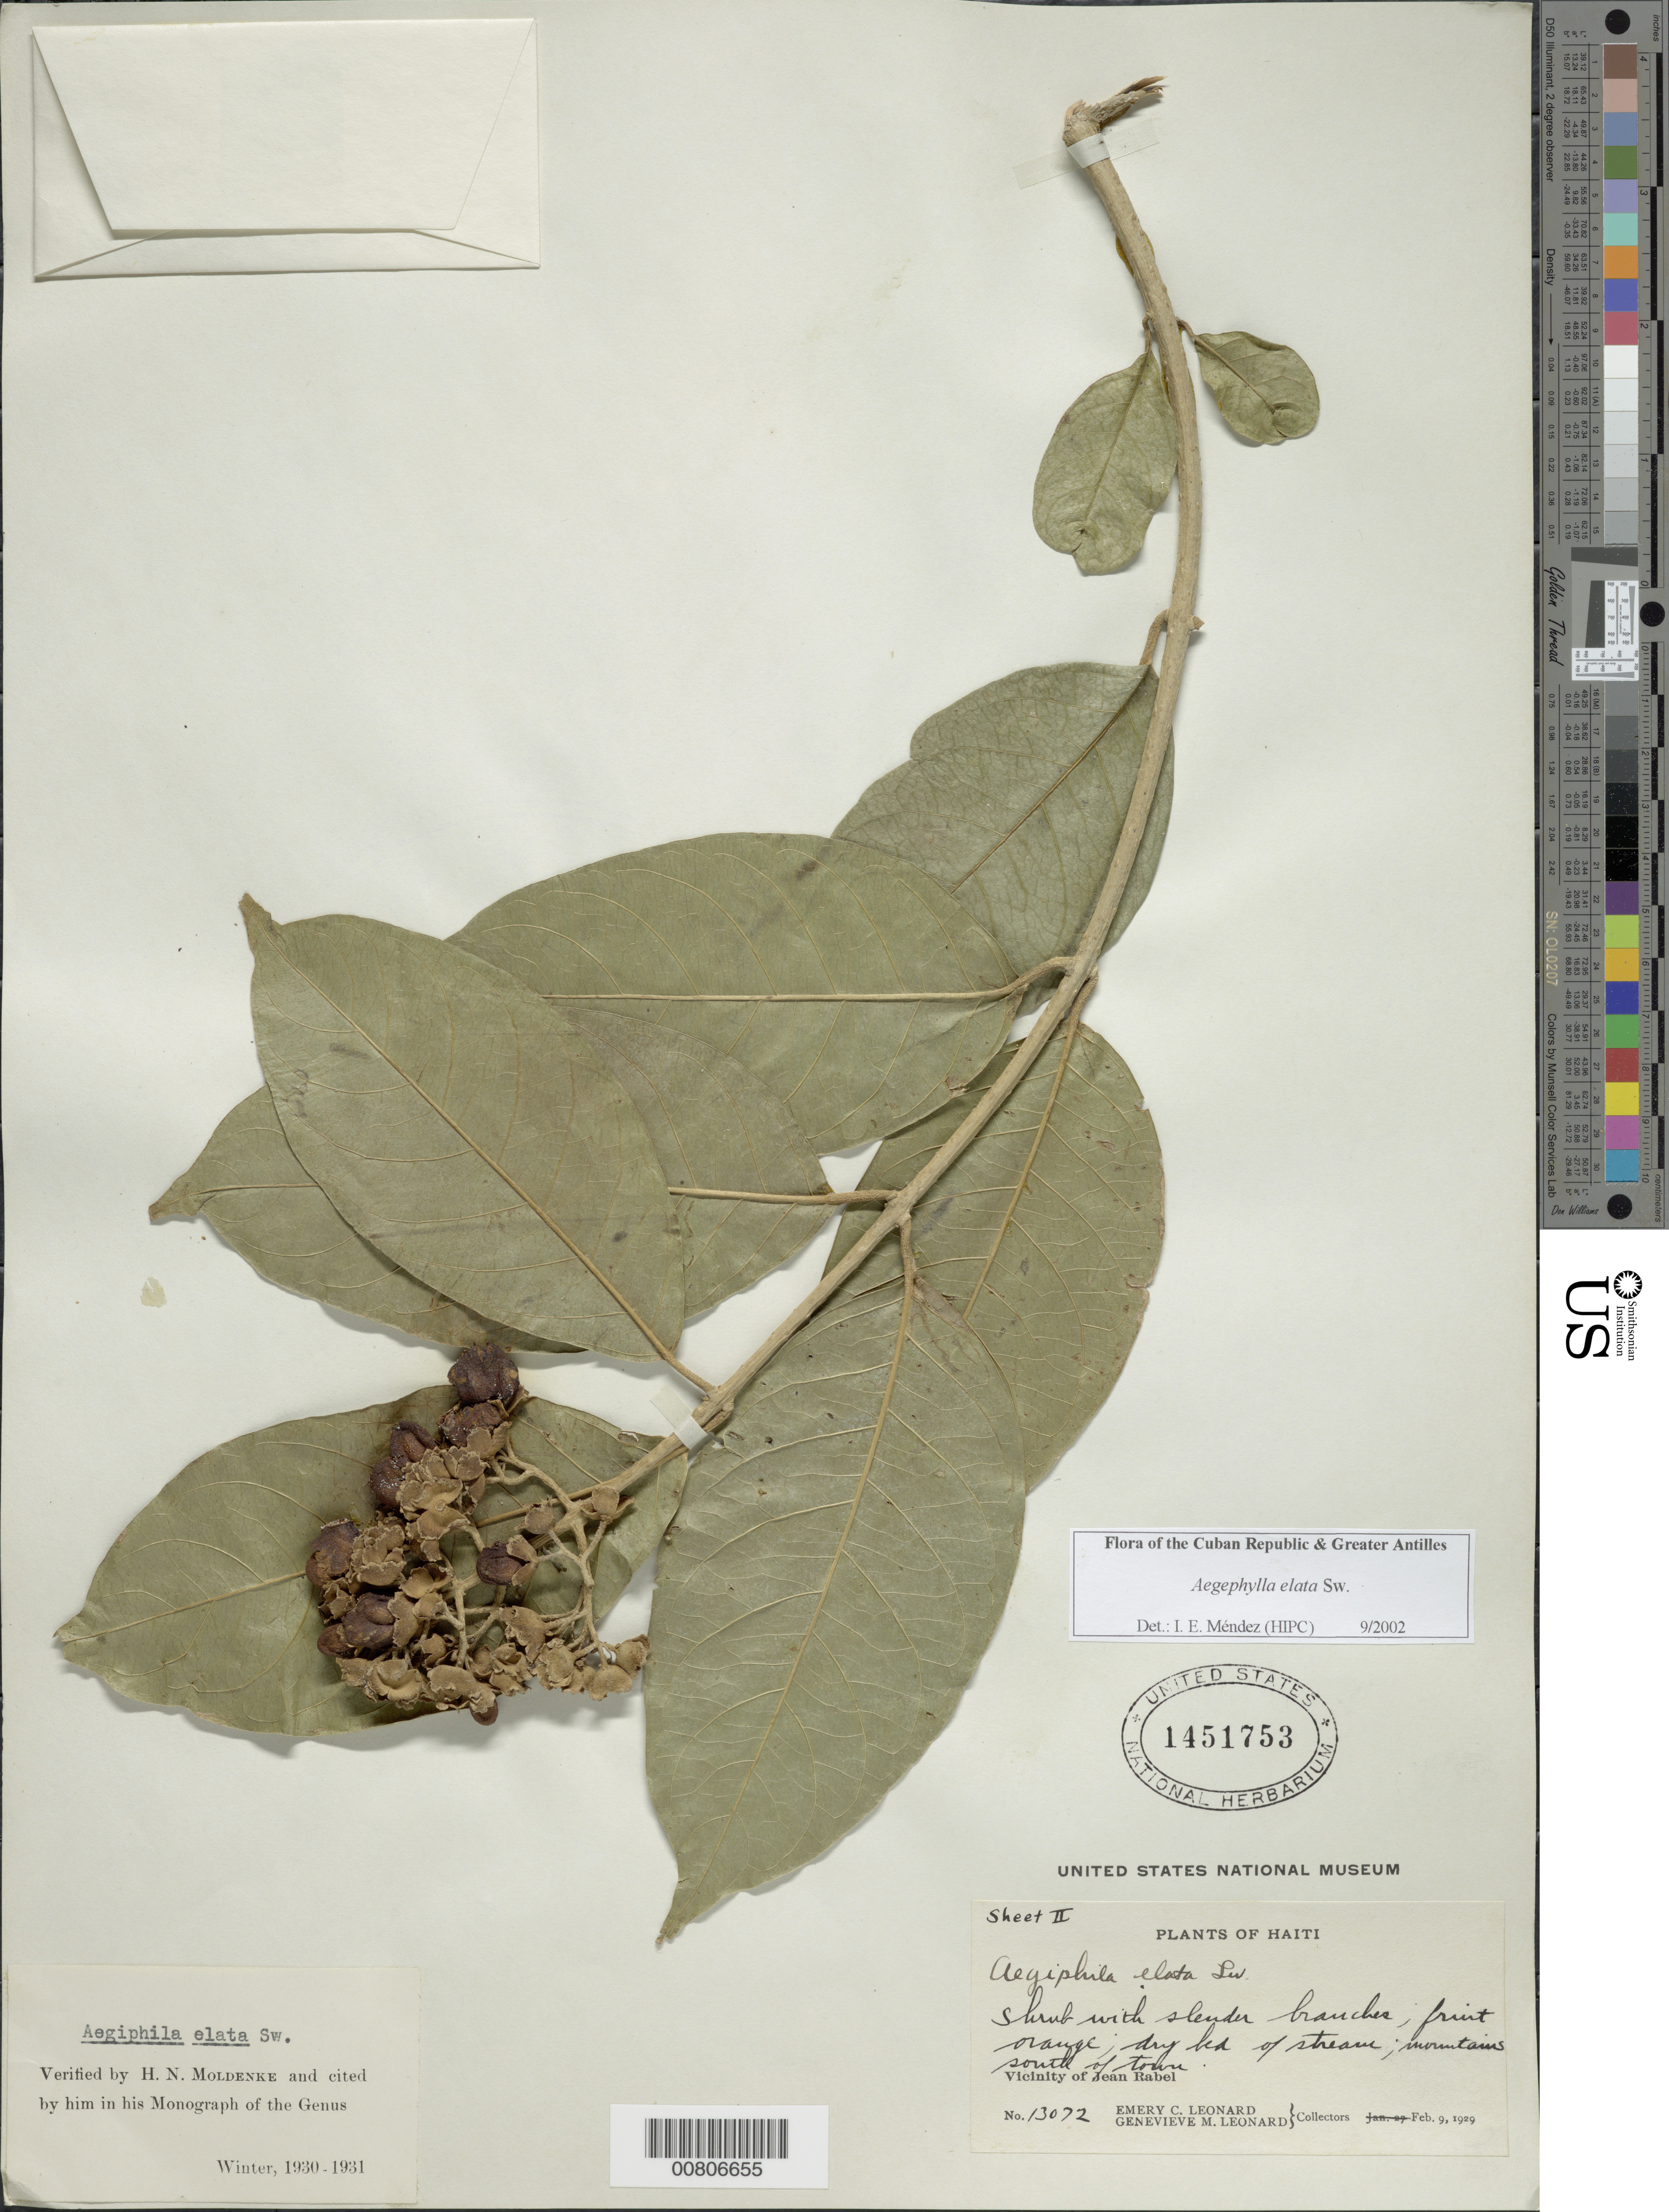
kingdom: Plantae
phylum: Tracheophyta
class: Magnoliopsida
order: Lamiales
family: Lamiaceae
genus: Aegiphila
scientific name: Aegiphila elata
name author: Sw.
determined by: Méndez, Isidro E., (HIPC)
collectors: E. C. Leonard & G. M. Leonard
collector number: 13072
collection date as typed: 09 Feb 1929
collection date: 1929-02-09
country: Haiti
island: Hispaniola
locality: Jean Rabel, S of town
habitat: Mountain, dry bed of stream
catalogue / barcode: US 1451753